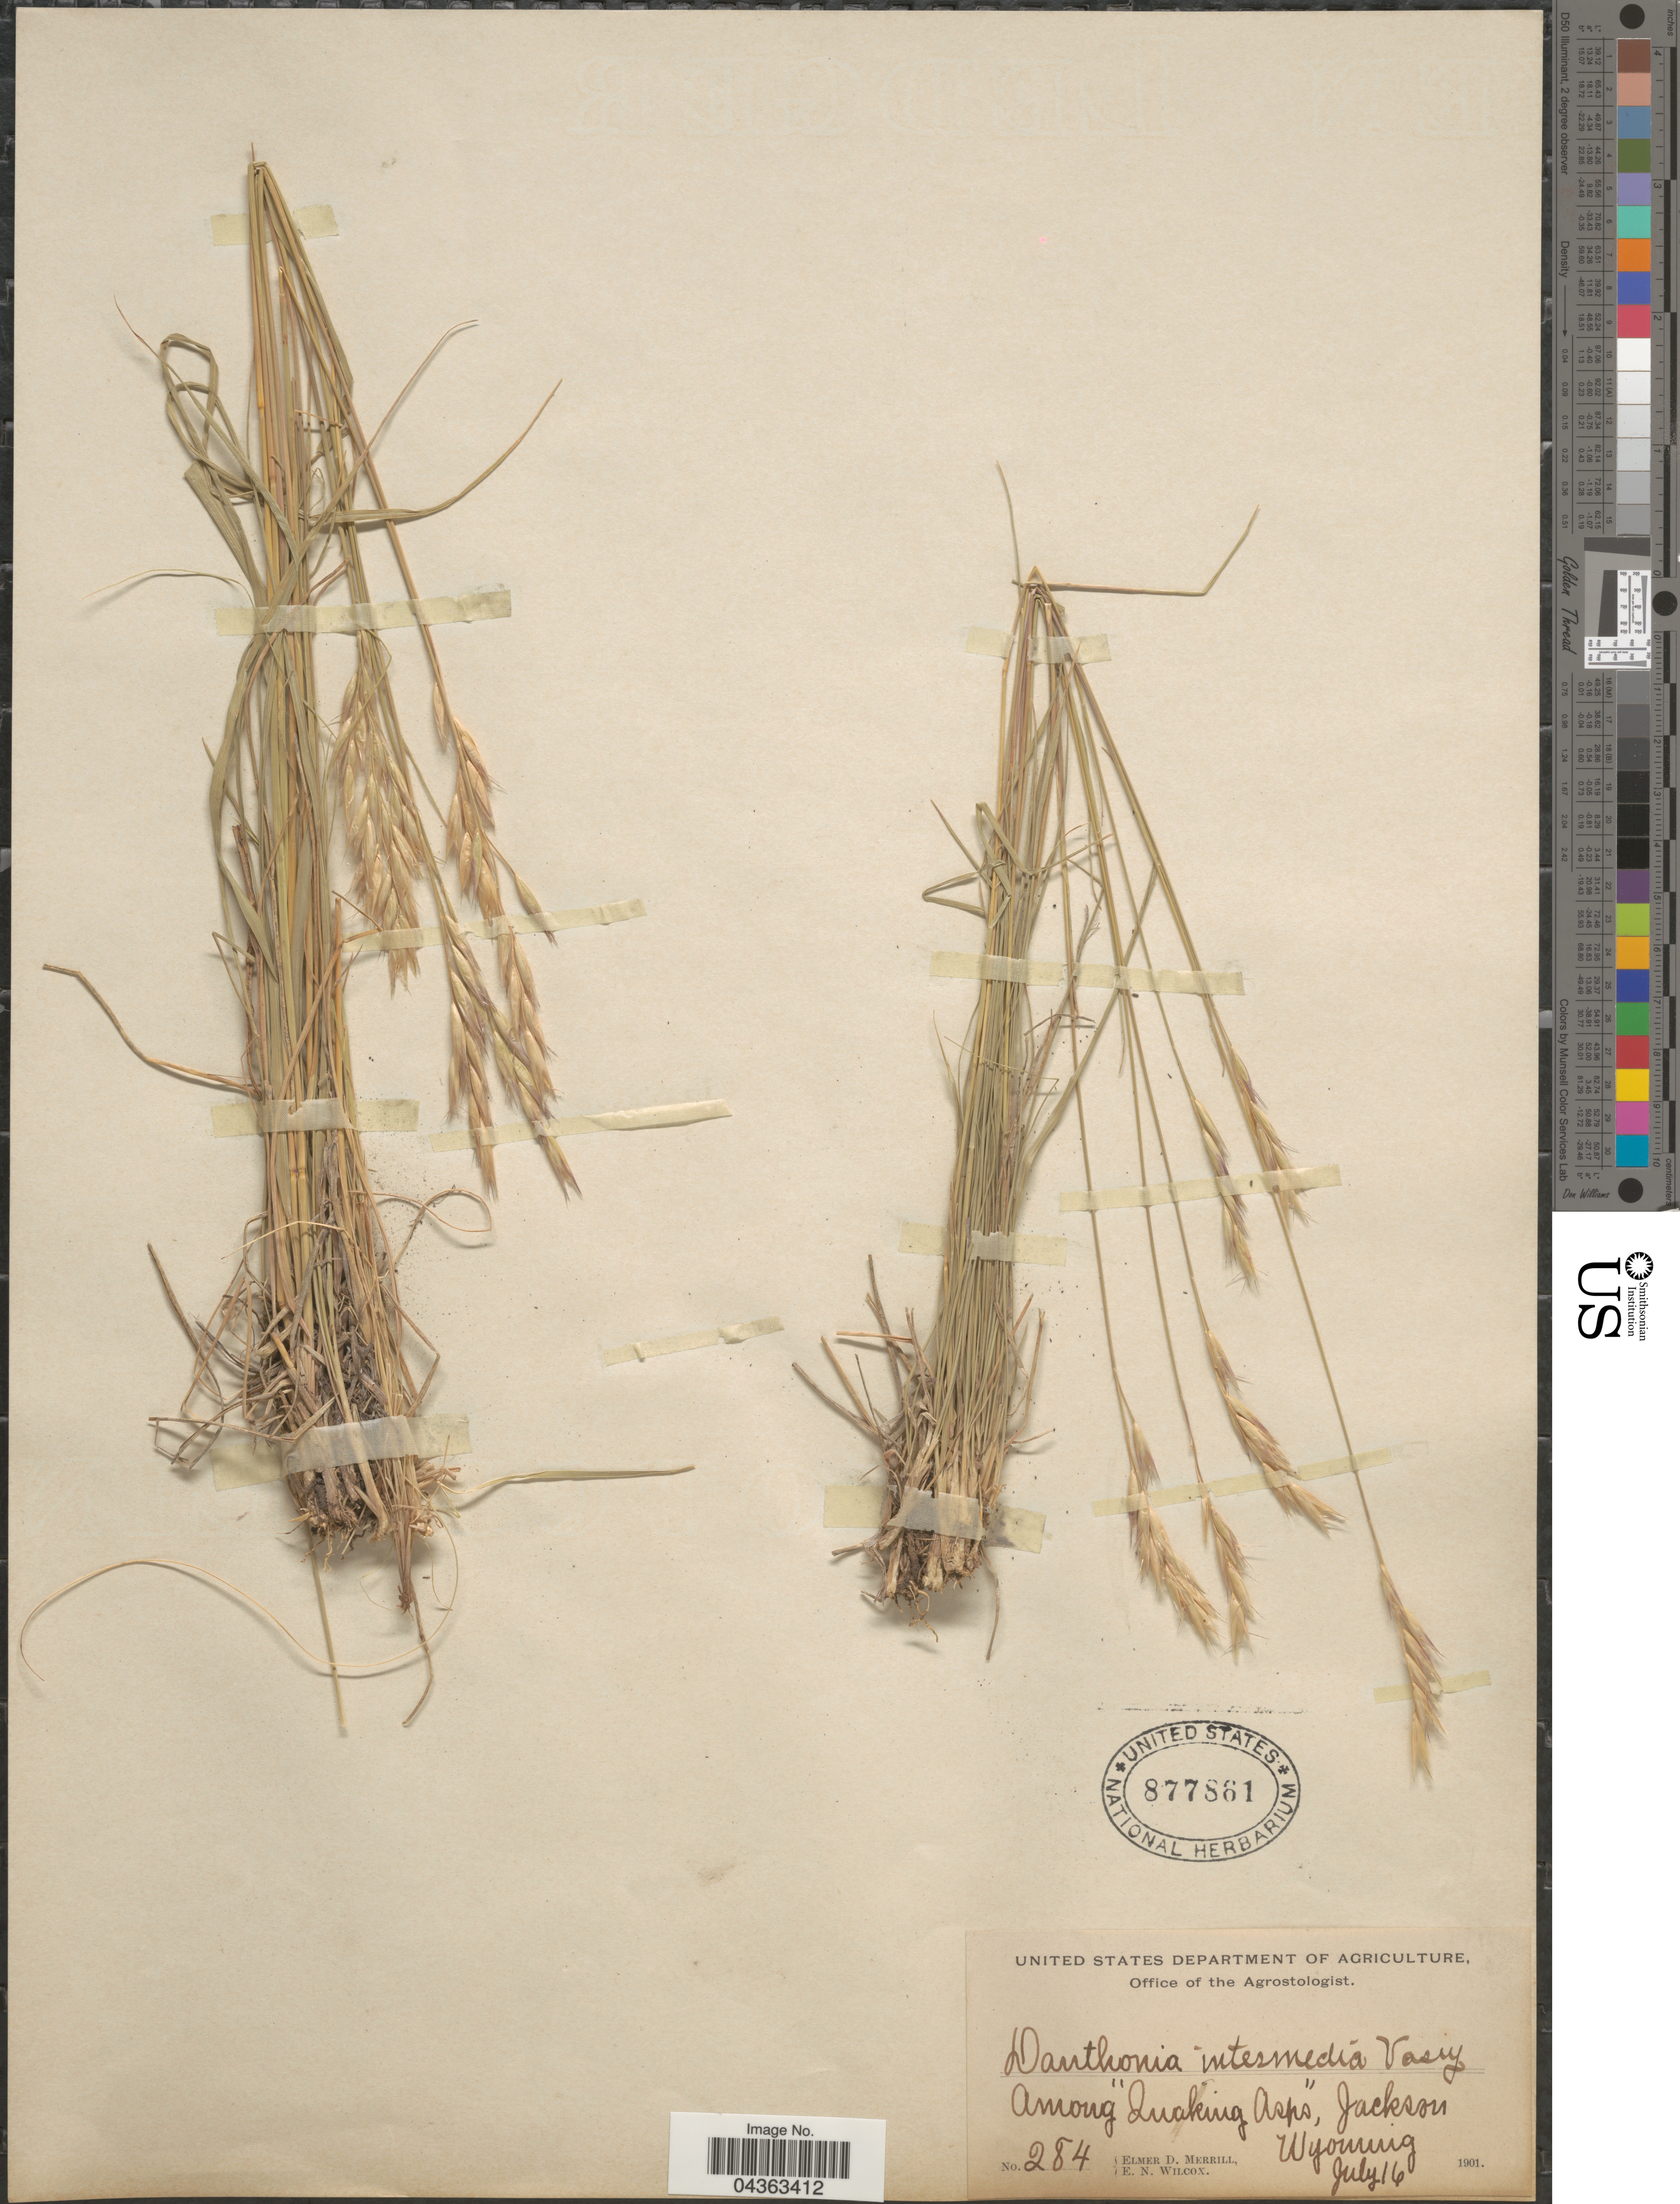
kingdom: Plantae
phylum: Tracheophyta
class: Liliopsida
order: Poales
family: Poaceae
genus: Danthonia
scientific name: Danthonia intermedia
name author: Vasey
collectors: E. D. Merrill & E. Wilcox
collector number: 284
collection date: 1901-07-16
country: United States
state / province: Wyoming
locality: Among "Quacking Asps", Jackson.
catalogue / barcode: US 877861